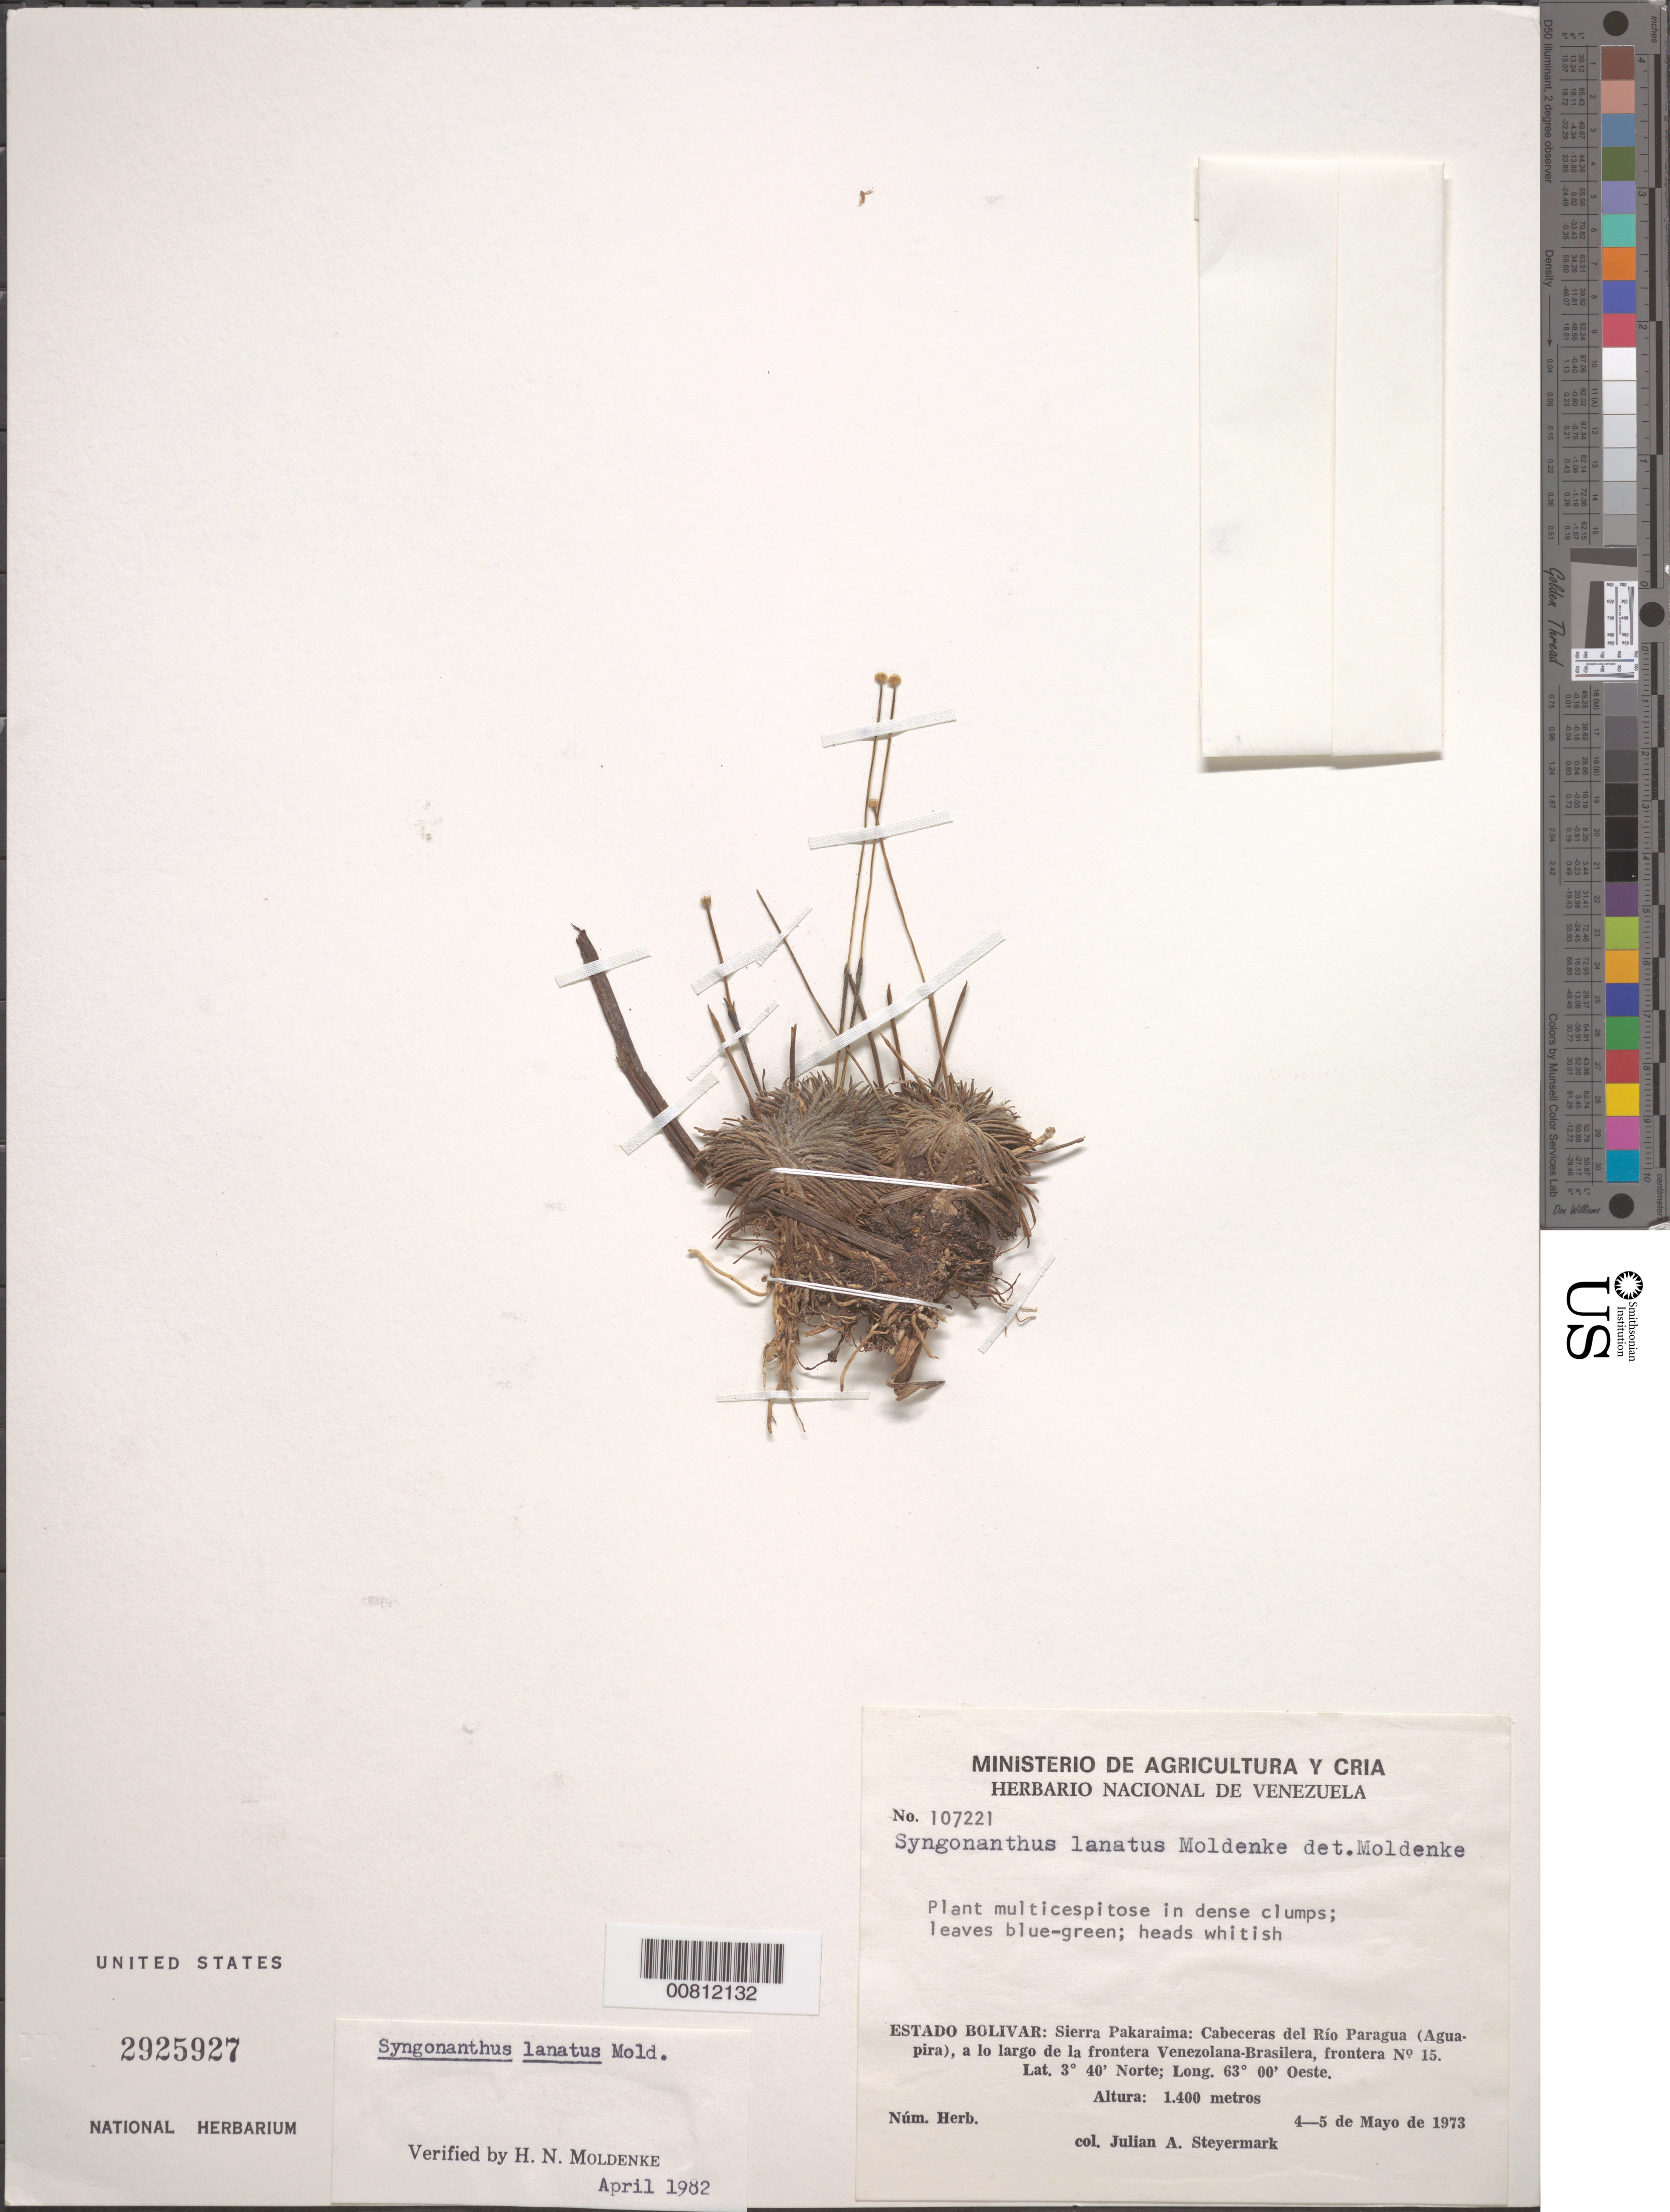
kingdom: Plantae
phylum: Tracheophyta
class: Liliopsida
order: Poales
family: Eriocaulaceae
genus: Syngonanthus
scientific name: Syngonanthus lanatus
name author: Moldenke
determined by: Moldenke, H. N.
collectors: J. Steyermark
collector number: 107221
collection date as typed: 4-May-73 to 5-May-73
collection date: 1973-05-04/1973-05-05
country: Venezuela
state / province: Bolívar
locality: Sierra Pakaraima: cabeceras del Río Paragua (Aguapira), a lo largo de la frontera Venezolana - Brasilera, frontera no. 15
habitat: Cabeceras del río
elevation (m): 1400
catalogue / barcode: US 2925927